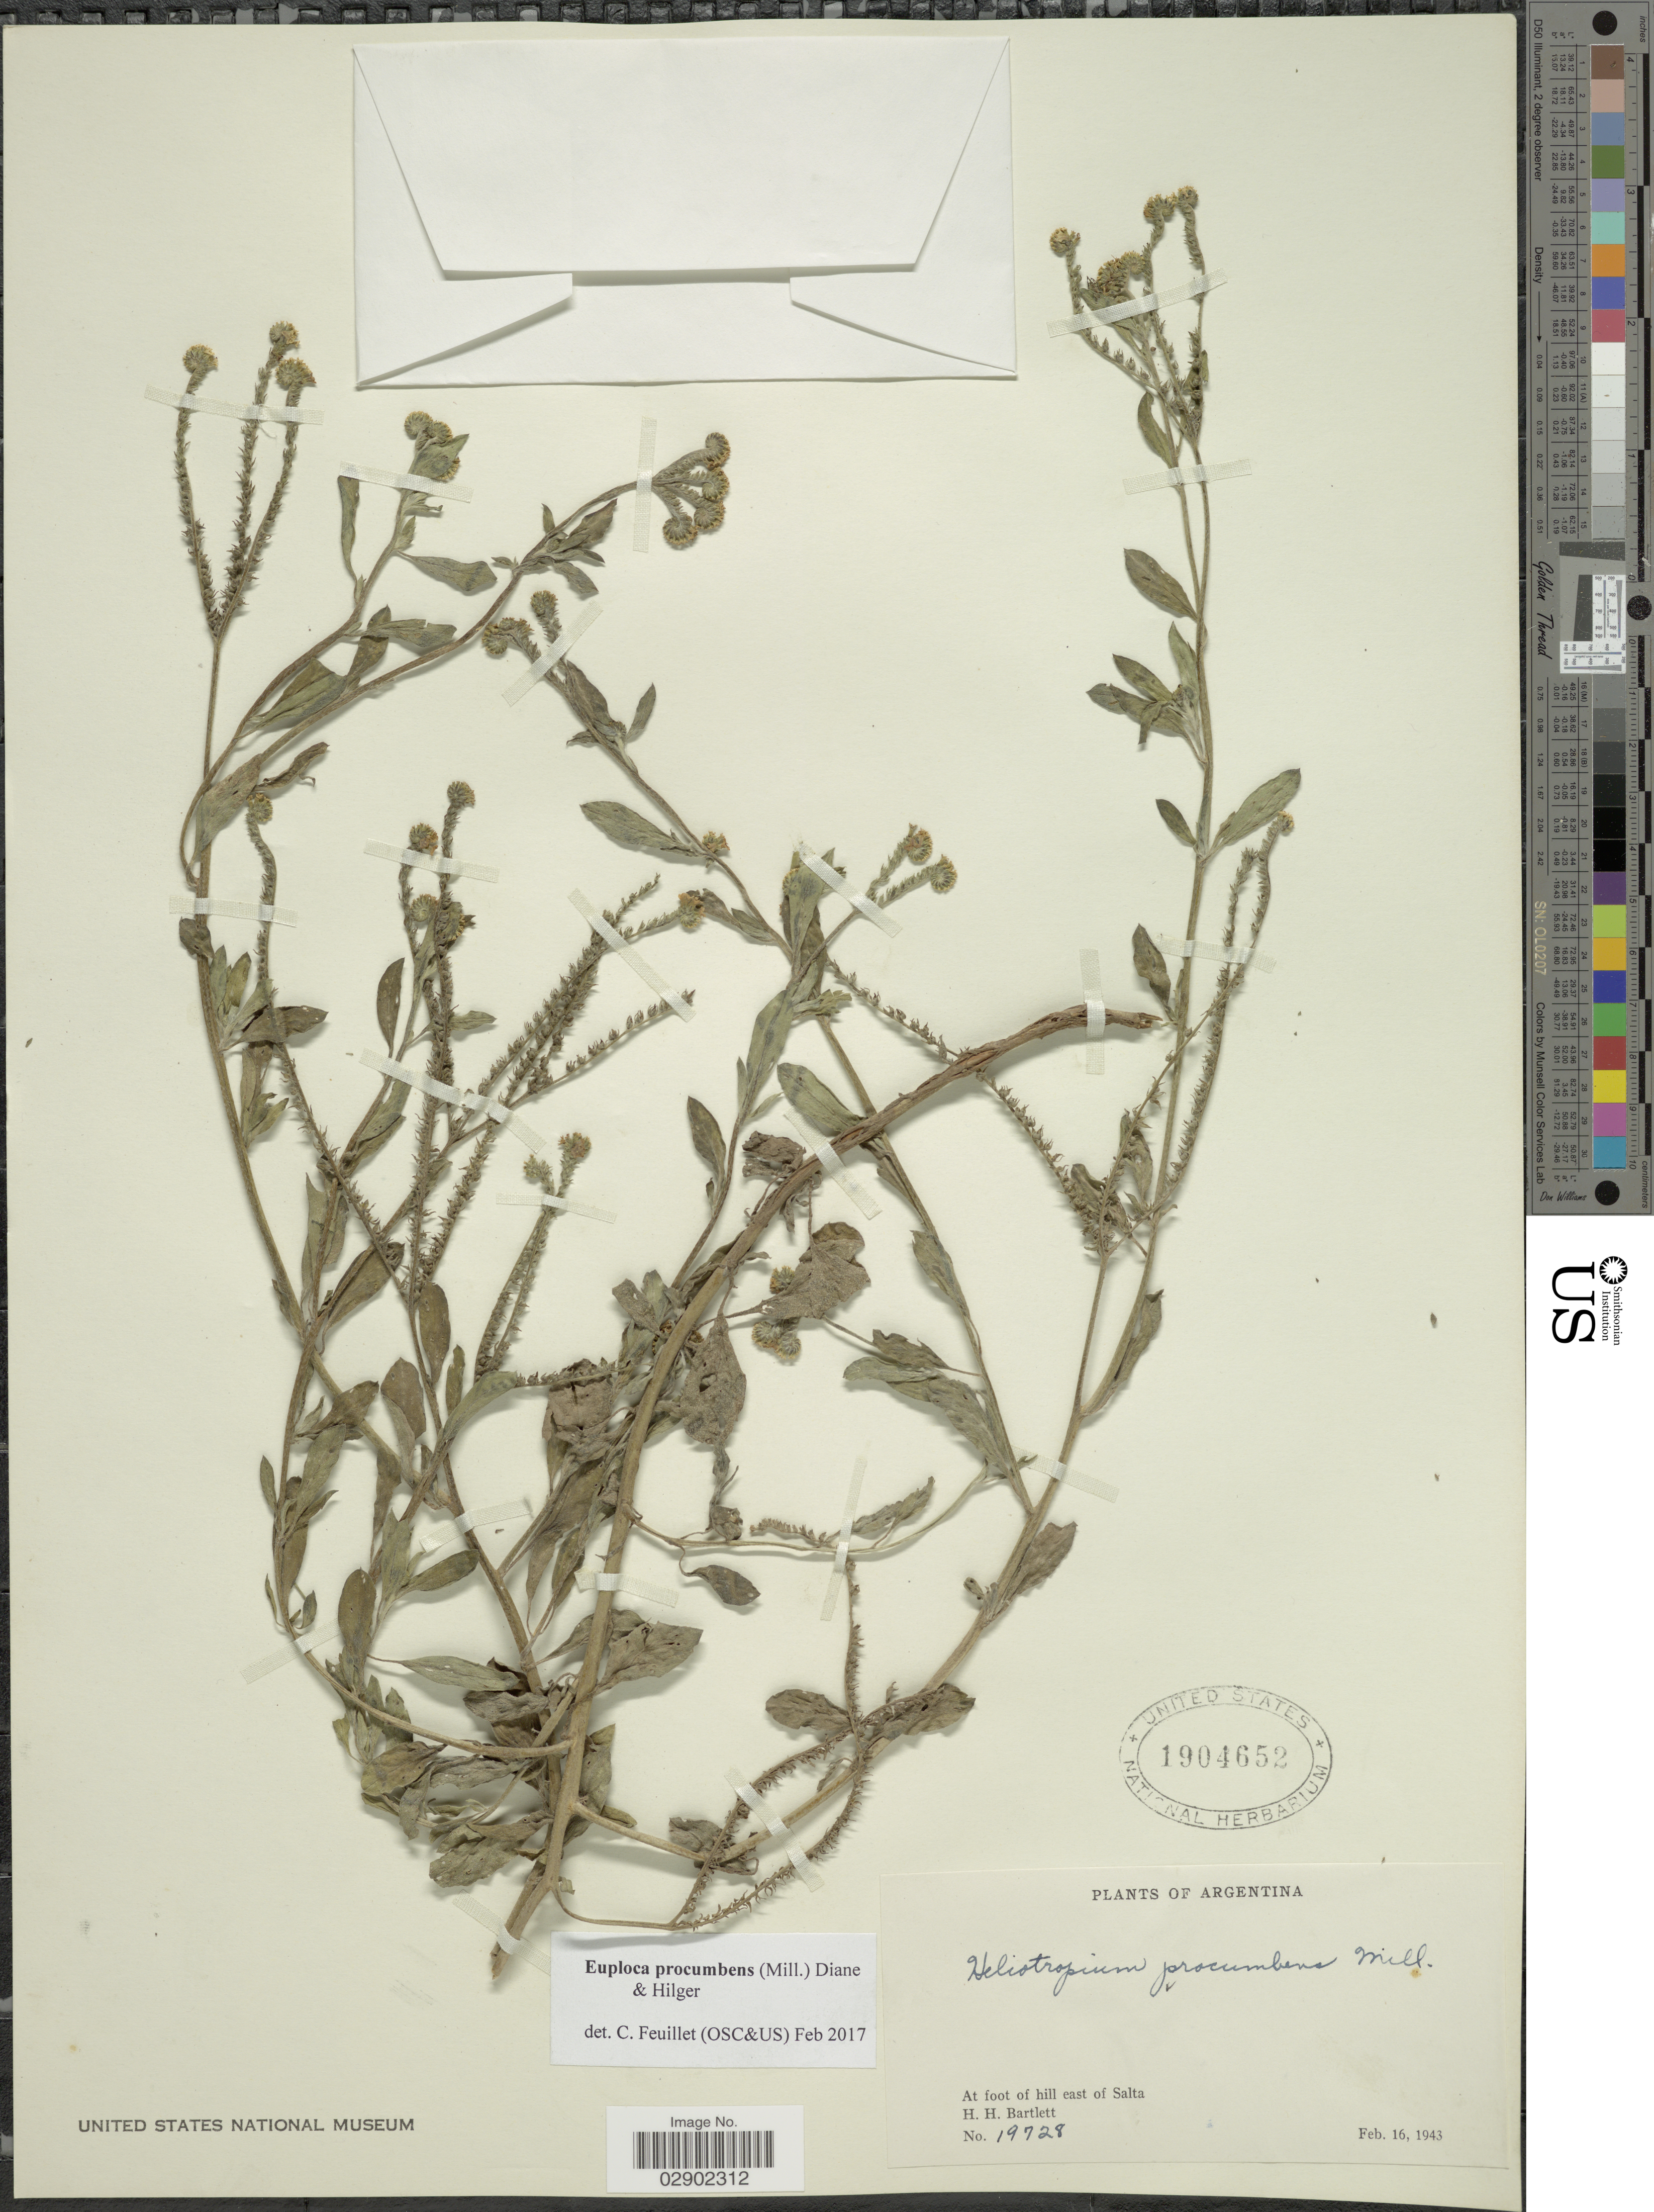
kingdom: Plantae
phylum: Tracheophyta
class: Magnoliopsida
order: Boraginales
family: Heliotropiaceae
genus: Euploca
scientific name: Euploca procumbens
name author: (Mill.) Diane & Hilger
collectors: H. H. Bartlett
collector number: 19728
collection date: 1943-02-16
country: Argentina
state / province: Salta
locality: At foot of hill east of Salta.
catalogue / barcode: US 1904652